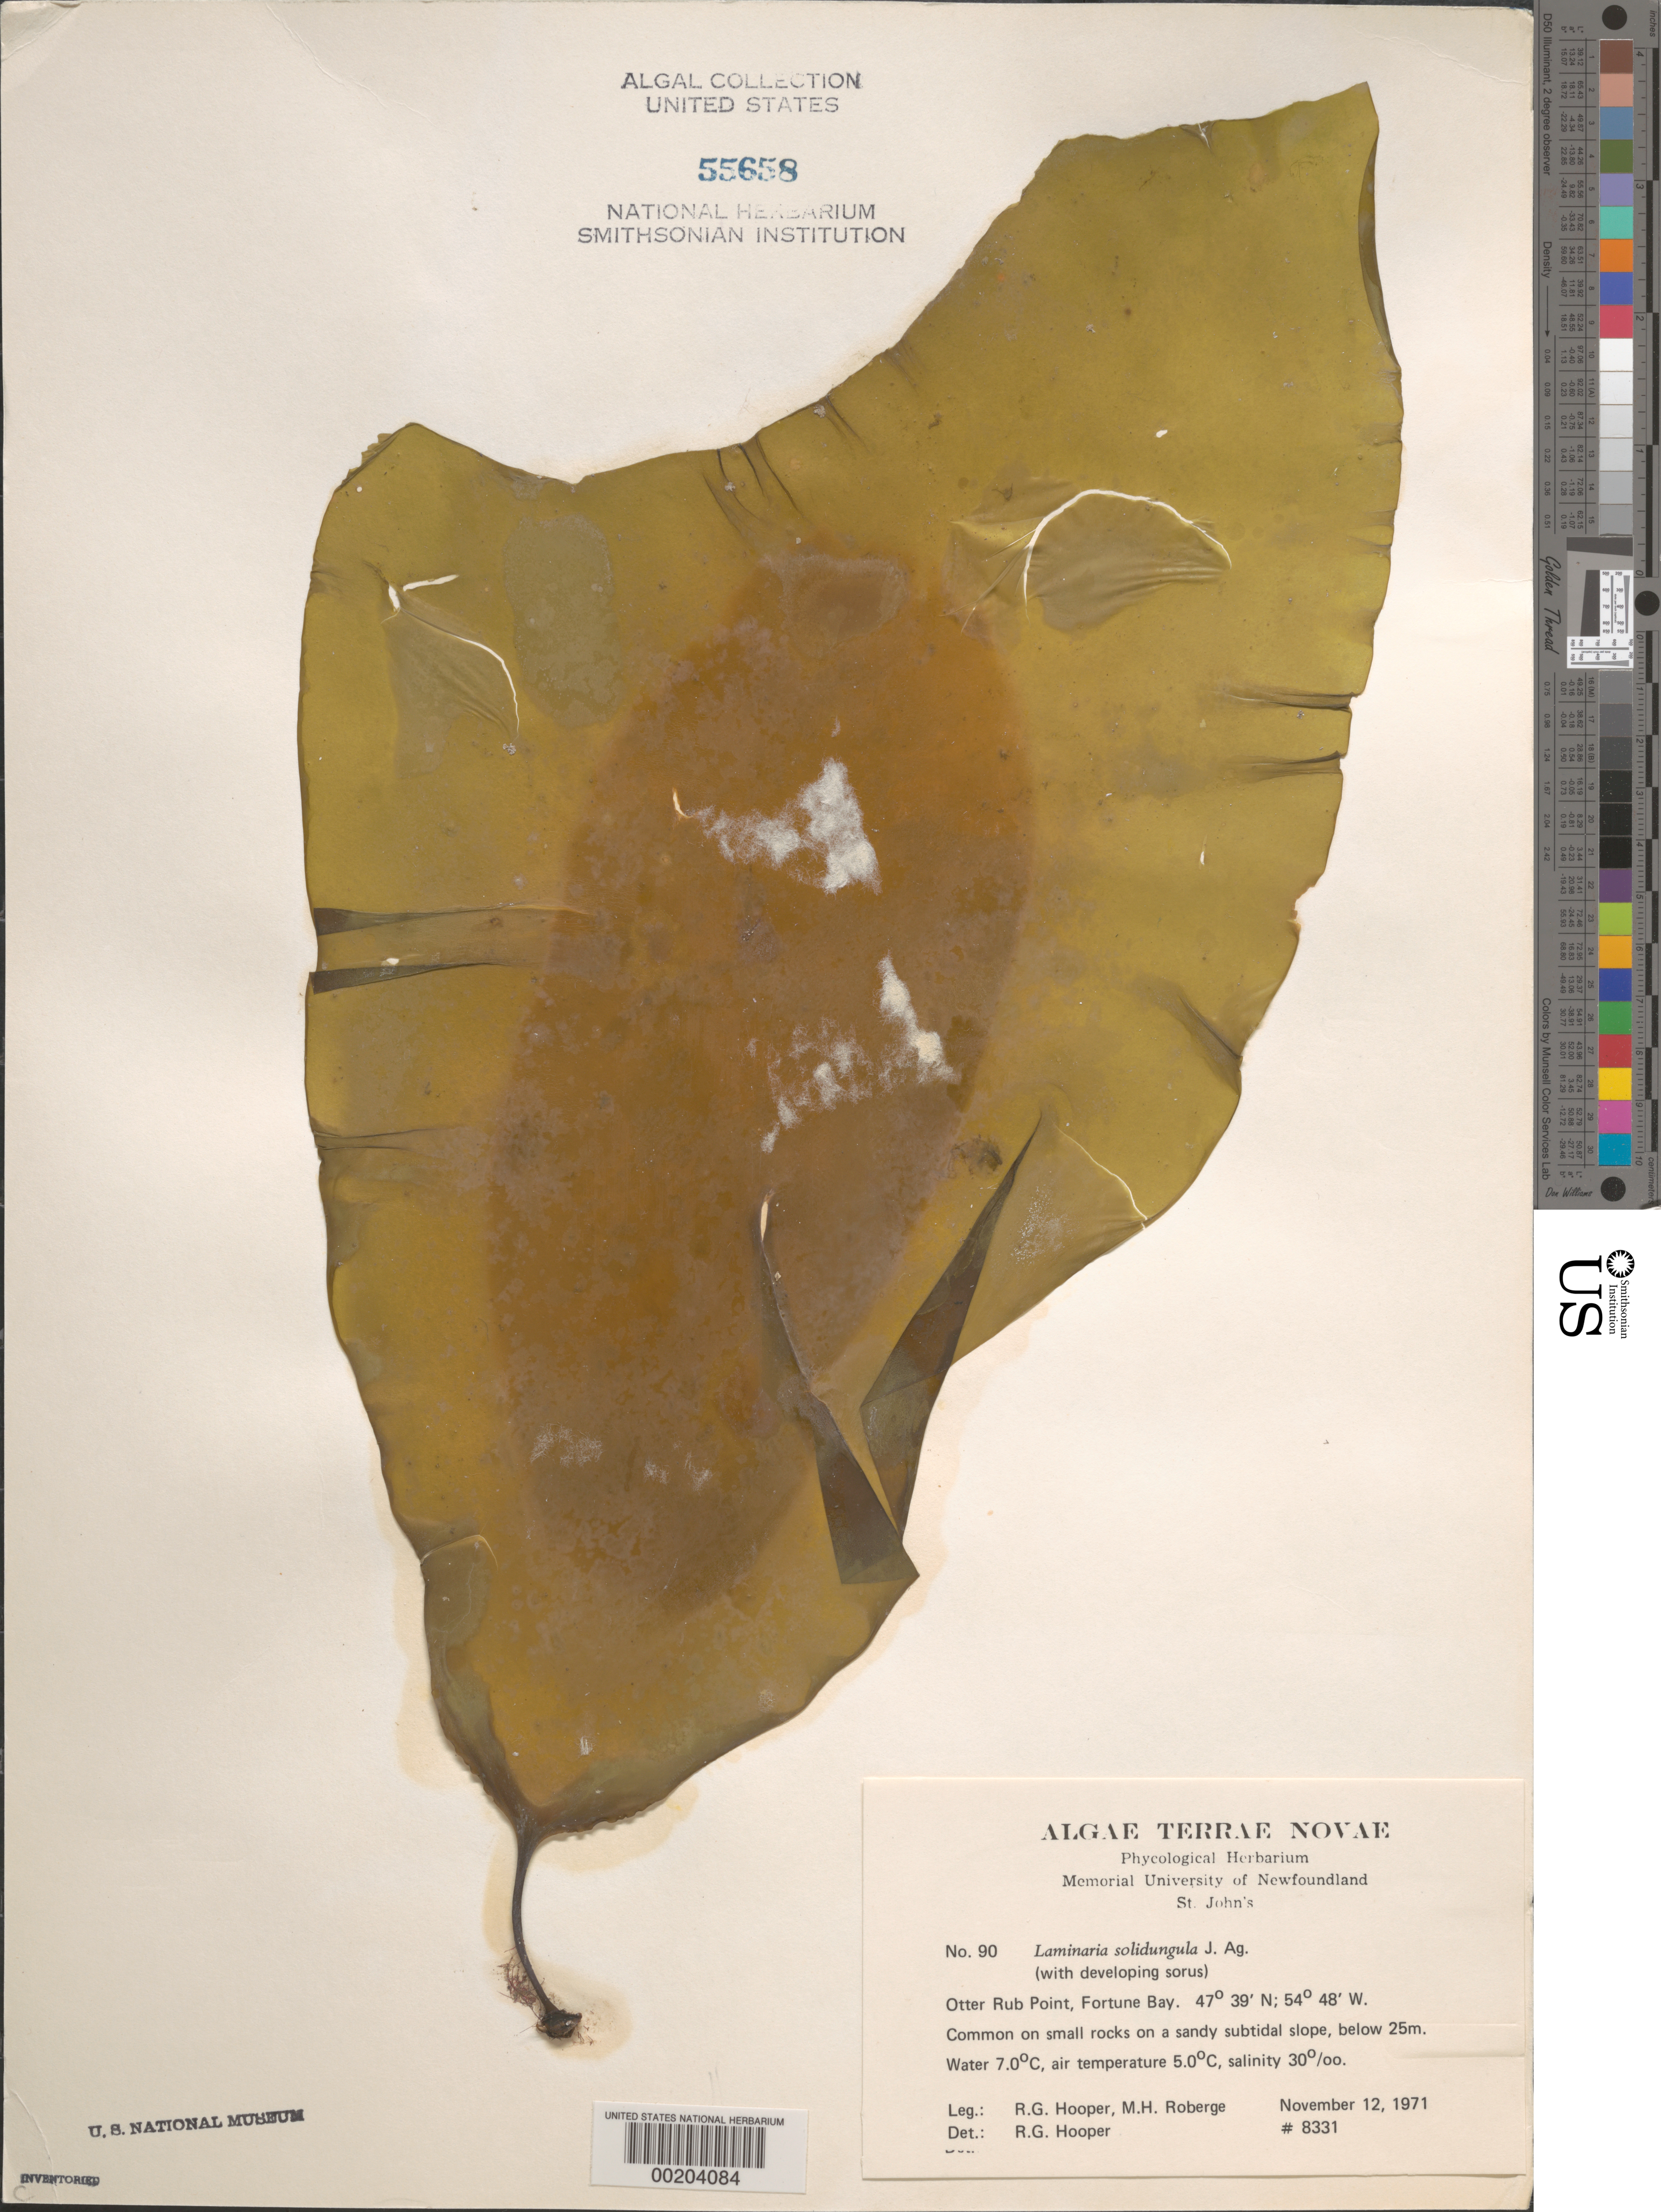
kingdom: Chromista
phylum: Ochrophyta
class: Phaeophyceae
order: Laminariales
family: Laminariaceae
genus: Laminaria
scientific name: Laminaria solidungula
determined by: Hooper, R. G.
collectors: R. G. Hooper & M. Roberge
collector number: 8331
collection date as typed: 21 Nov 1971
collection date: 1971-11-21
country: Canada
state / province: Newfoundland and Labrador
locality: Otter Rub Point, Fortune Bay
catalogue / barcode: US 55658